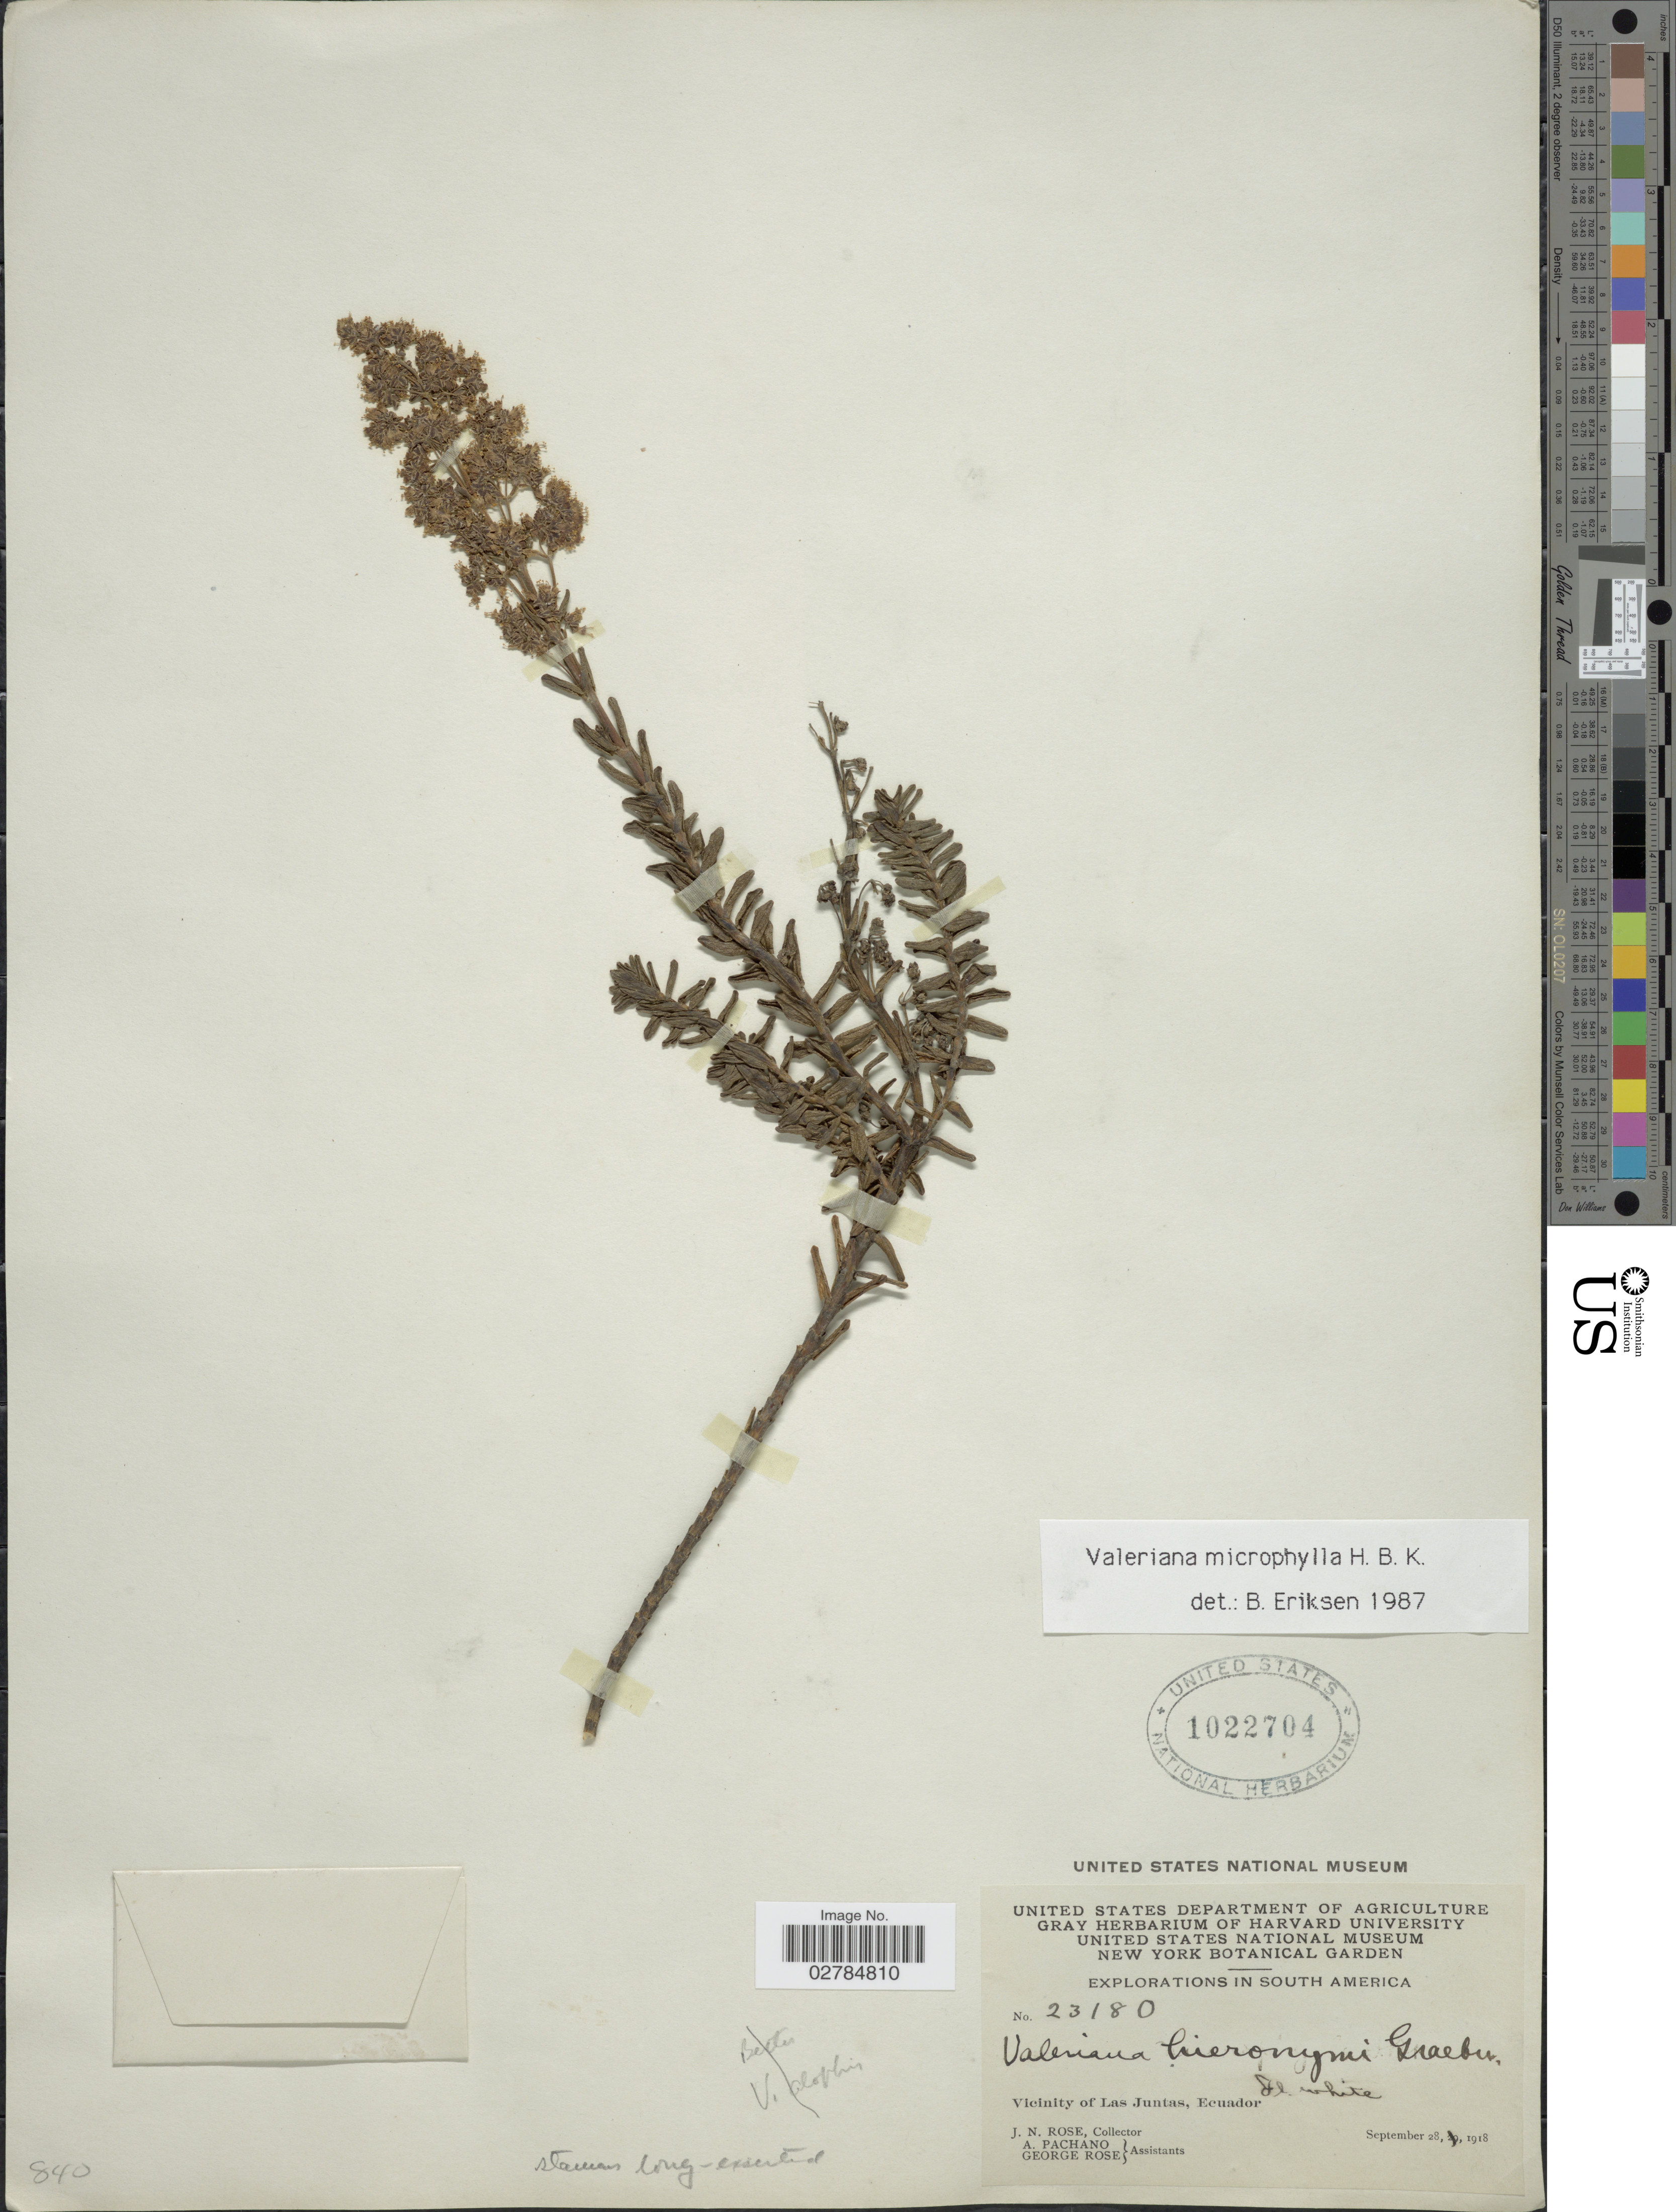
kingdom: Plantae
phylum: Tracheophyta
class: Magnoliopsida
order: Dipsacales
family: Caprifoliaceae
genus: Valeriana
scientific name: Valeriana microphylla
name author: Kunth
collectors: J. N. Rose, A. Pachano & G. Rose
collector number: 23180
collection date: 1918-09-28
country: Ecuador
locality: Vicinity of Las Juntas.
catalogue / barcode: US 1022704